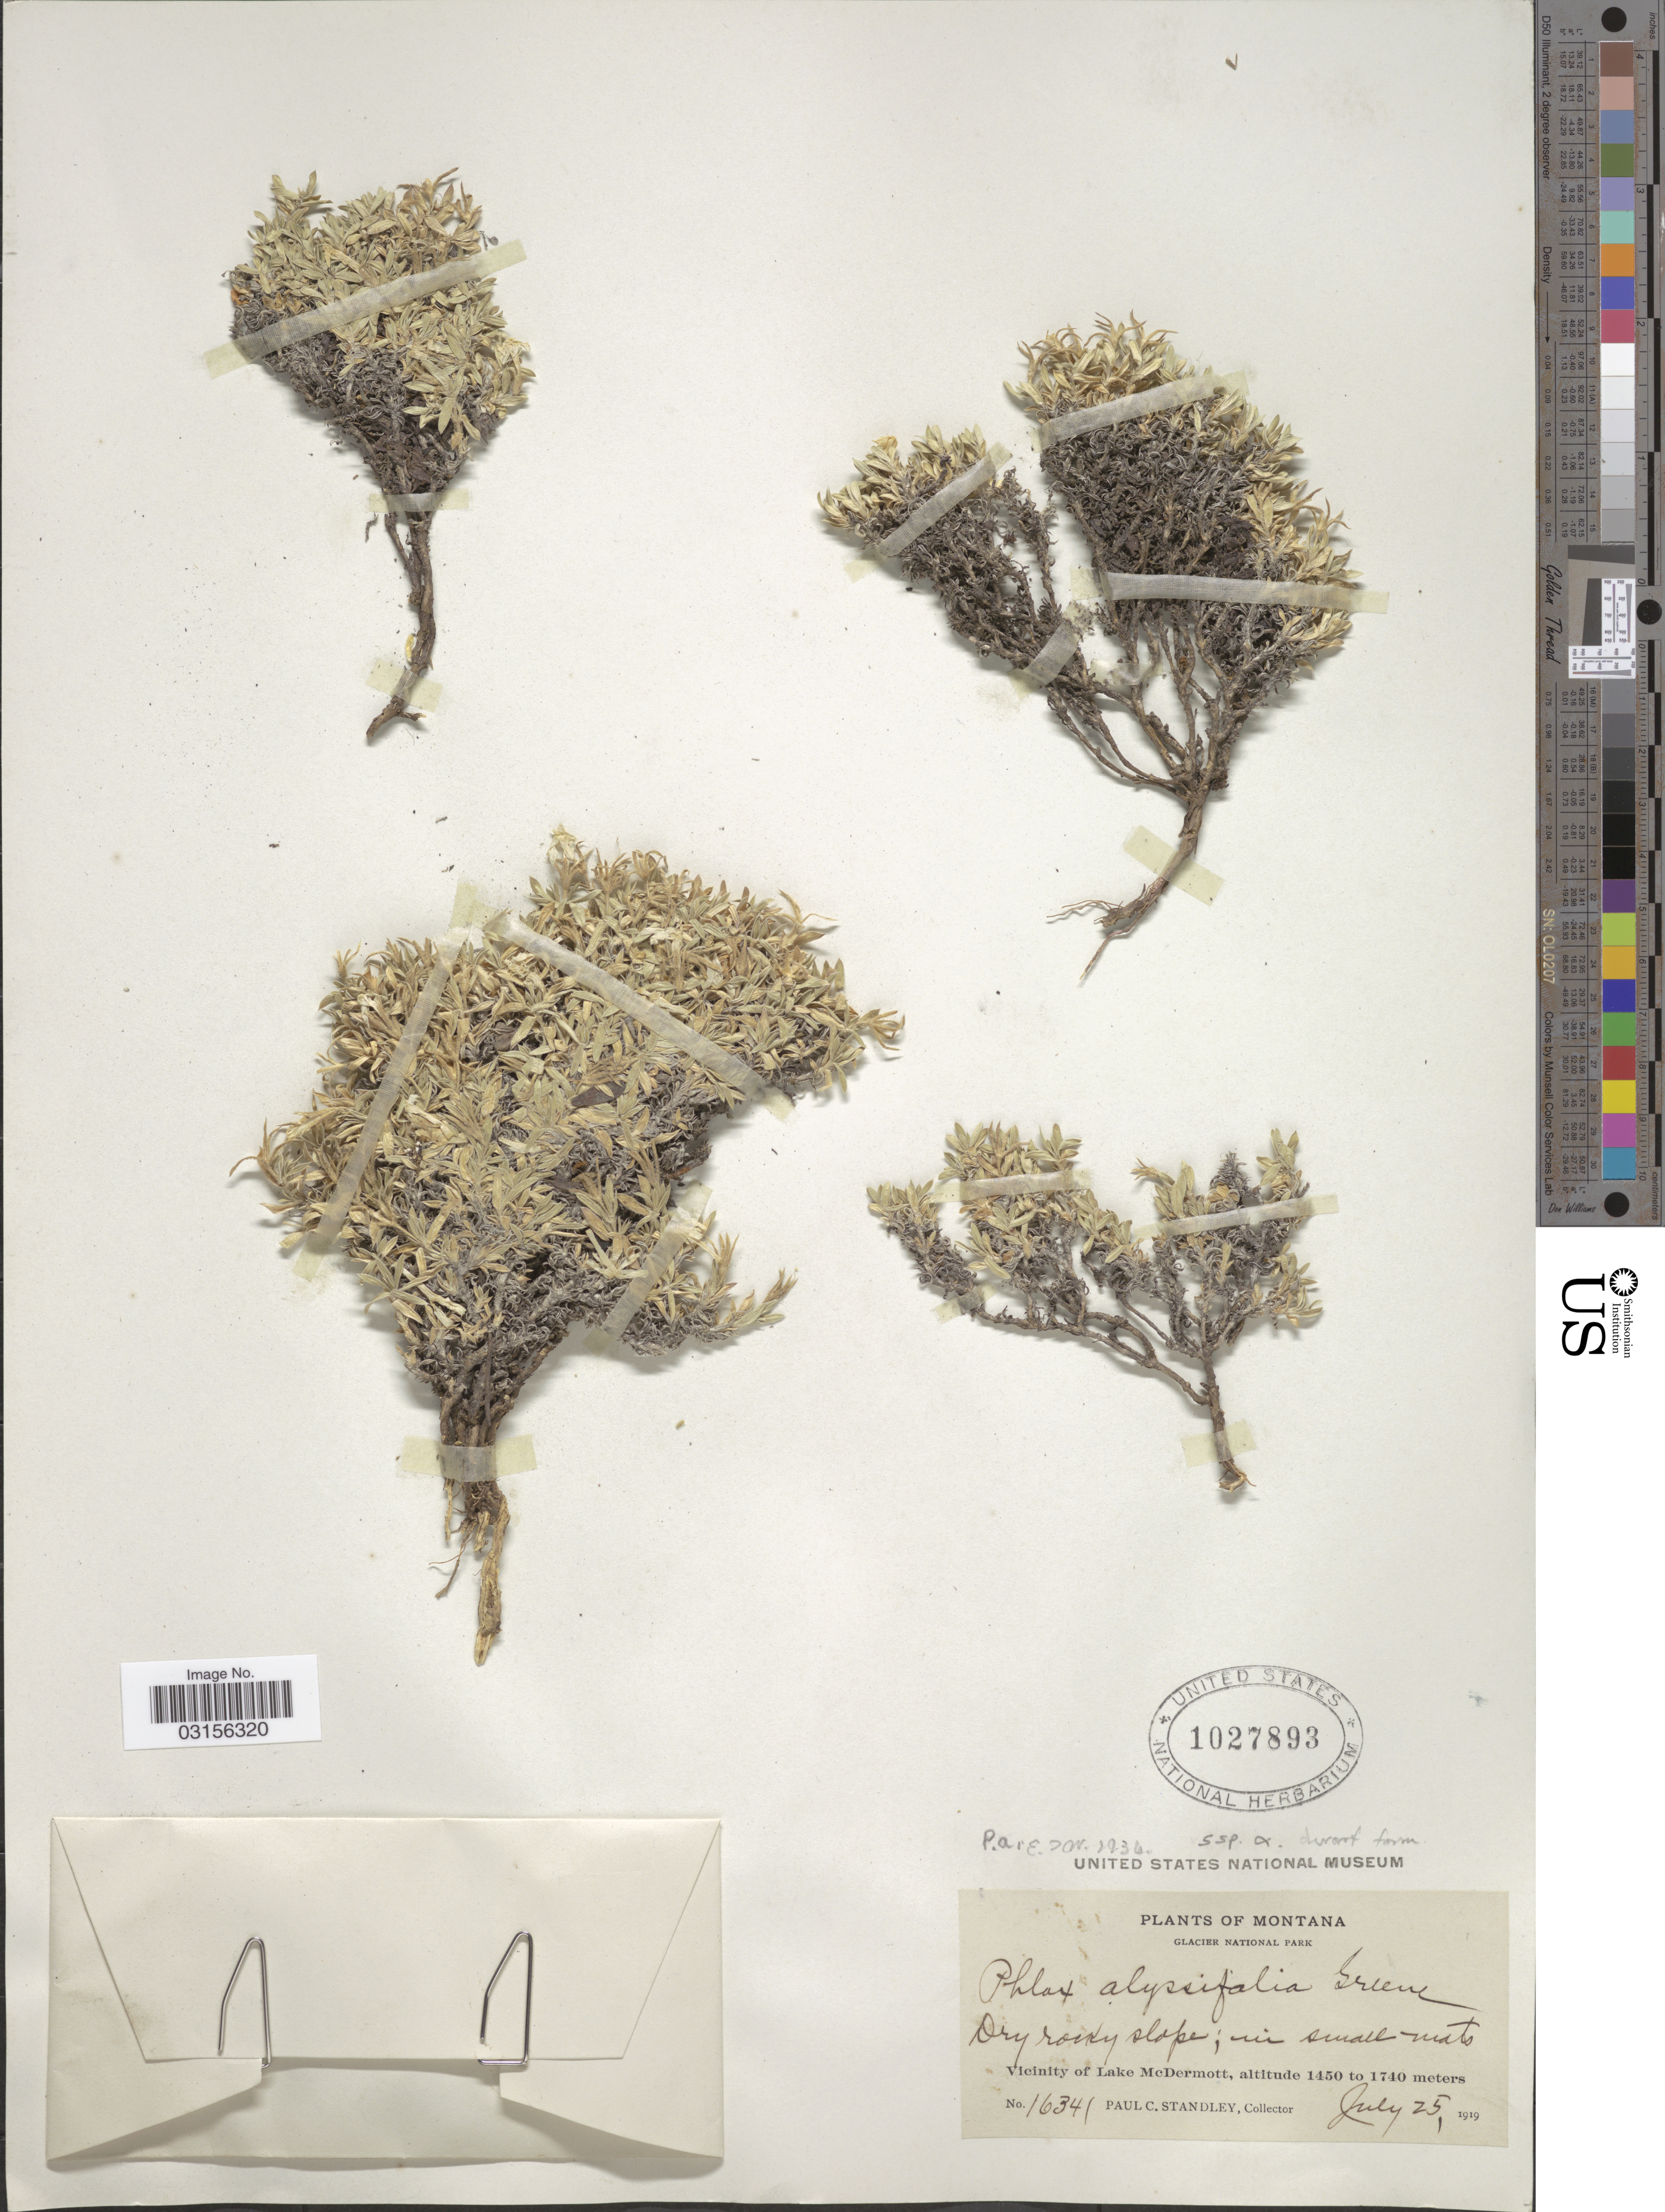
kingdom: Plantae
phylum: Tracheophyta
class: Magnoliopsida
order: Ericales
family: Polemoniaceae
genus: Phlox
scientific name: Phlox alyssifolia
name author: Greene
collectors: P. C. Standley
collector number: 16341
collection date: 1919-07-25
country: United States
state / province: Montana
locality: Glacier National Park. Vicinity of Lake McDermott.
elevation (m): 1450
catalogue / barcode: US 1027893